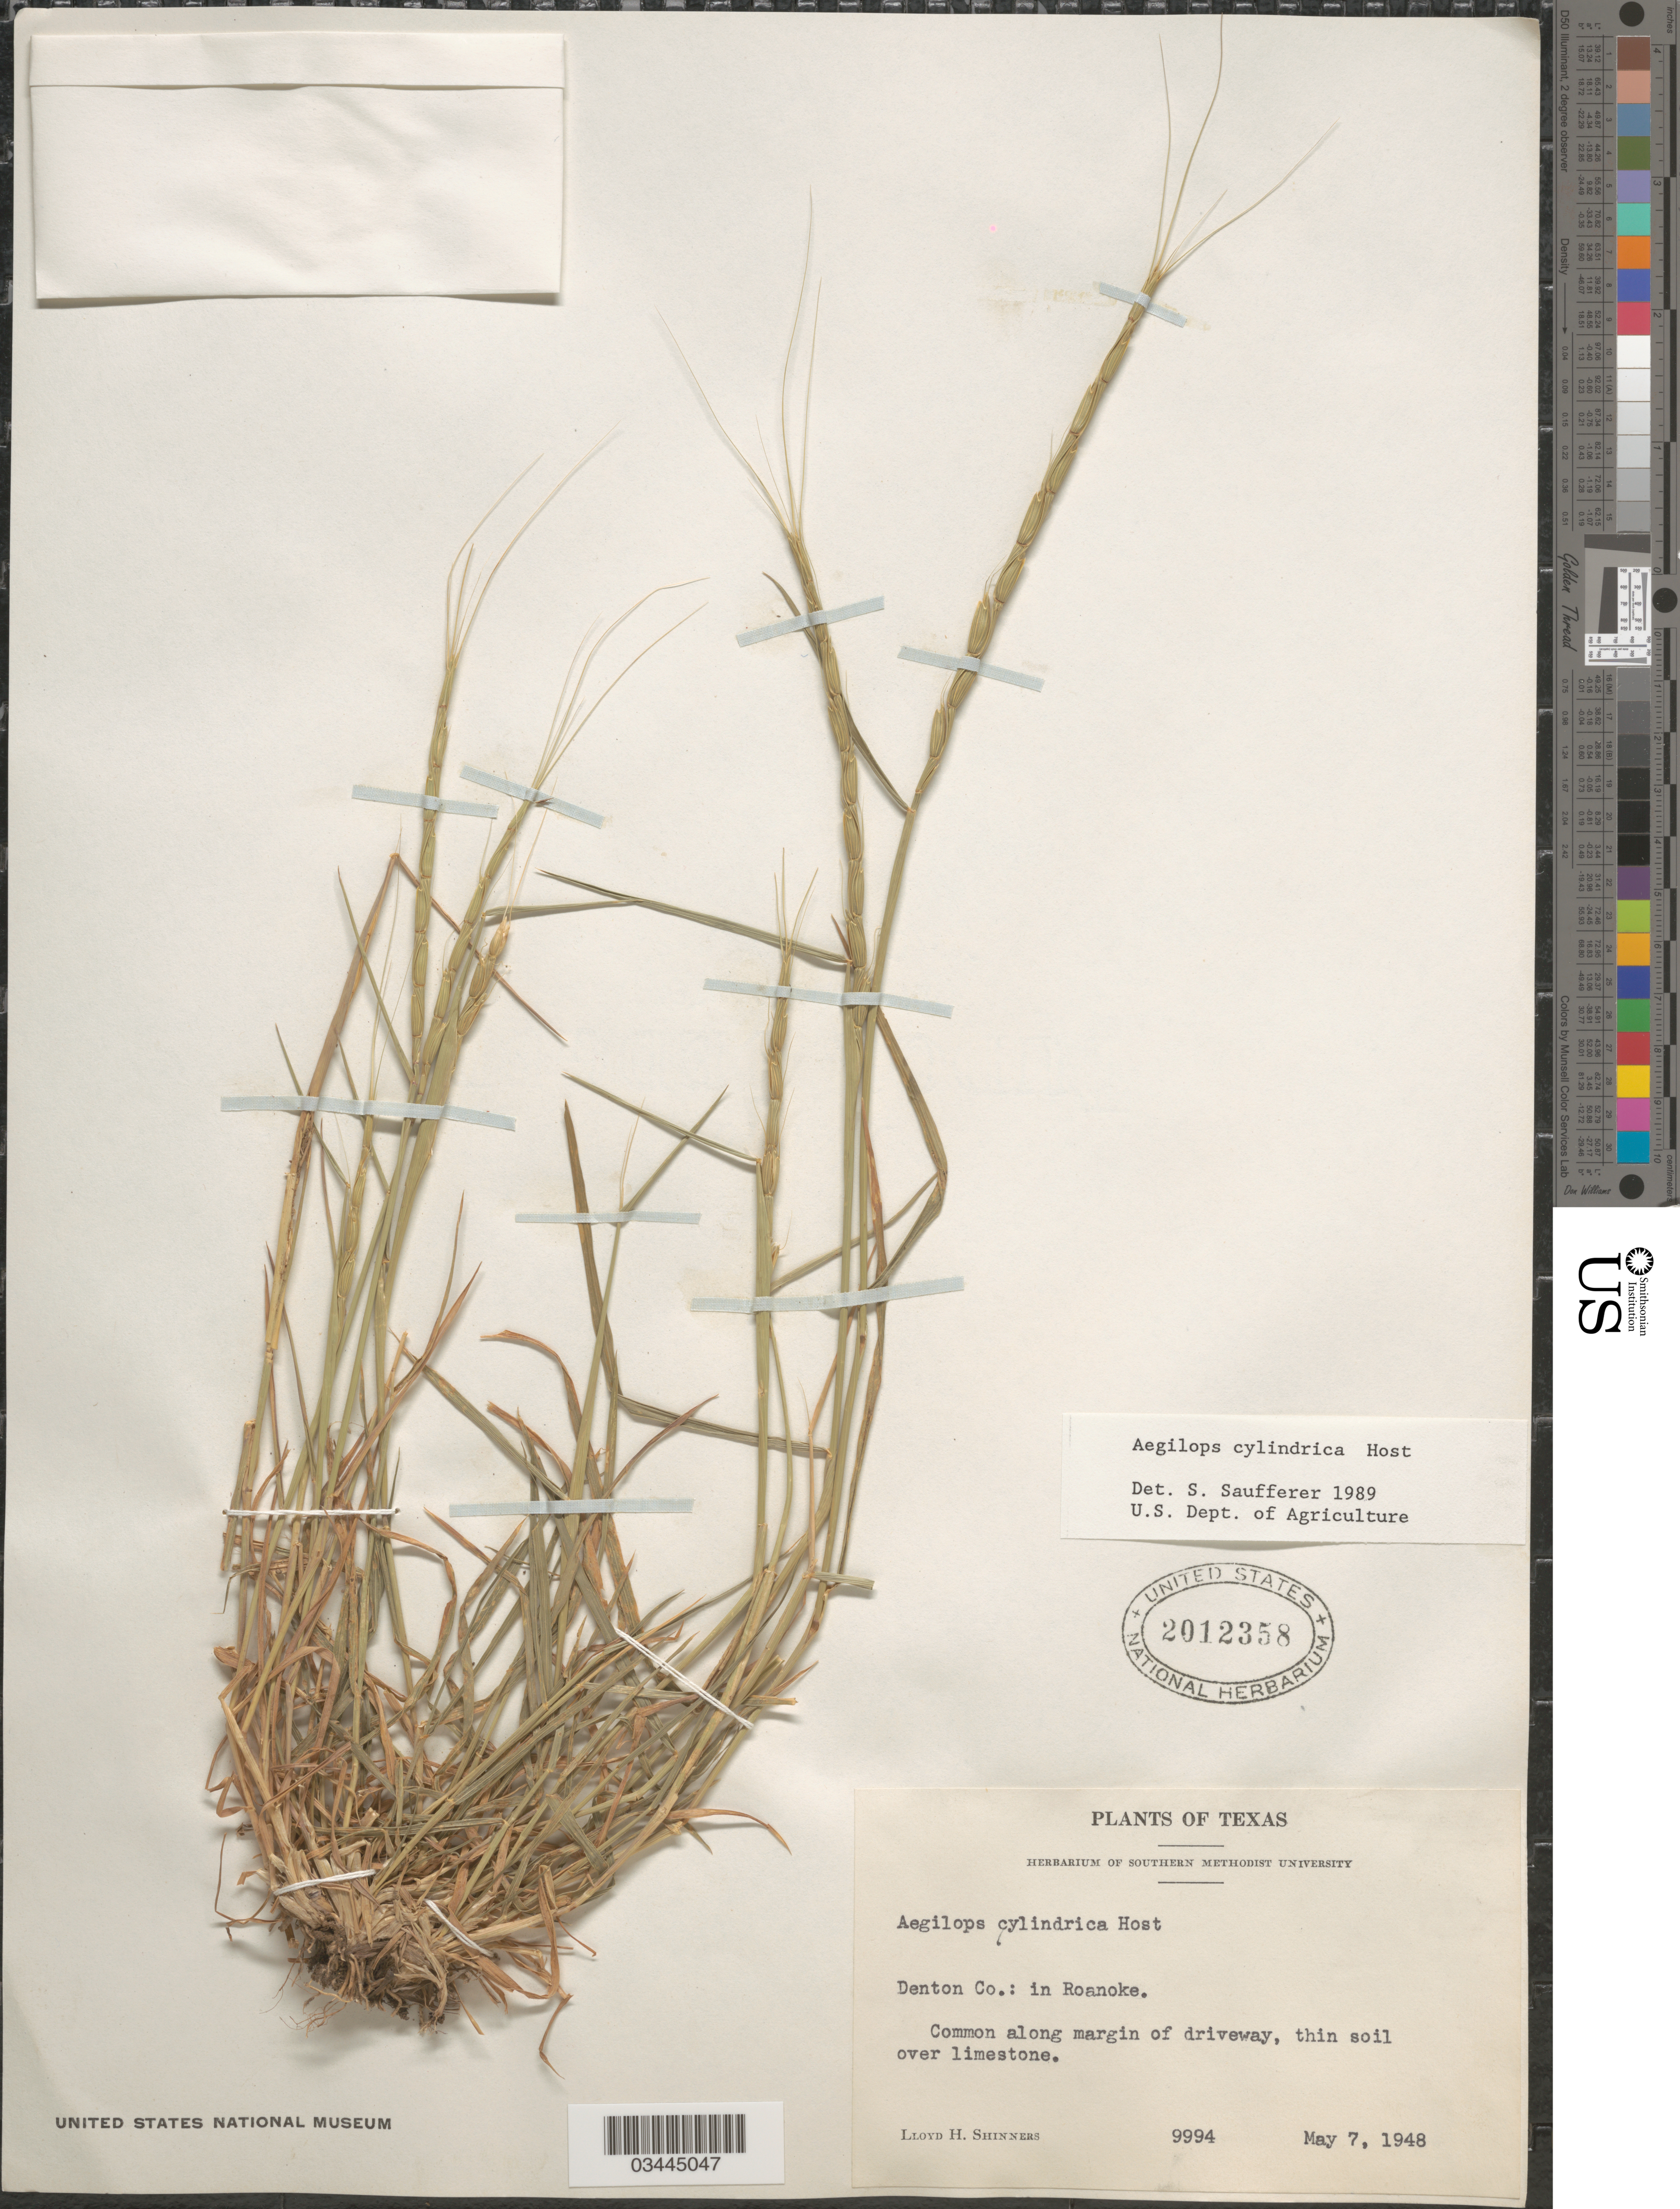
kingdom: Plantae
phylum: Tracheophyta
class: Liliopsida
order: Poales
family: Poaceae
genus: Aegilops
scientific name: Aegilops cylindrica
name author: Host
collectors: L. H. Shinners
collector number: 9994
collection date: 1948-05-07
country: United States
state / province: Texas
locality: Denton Co.: in Roanoke. Common along margin of driveway, thin soil over limestone.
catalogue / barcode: US 2012358